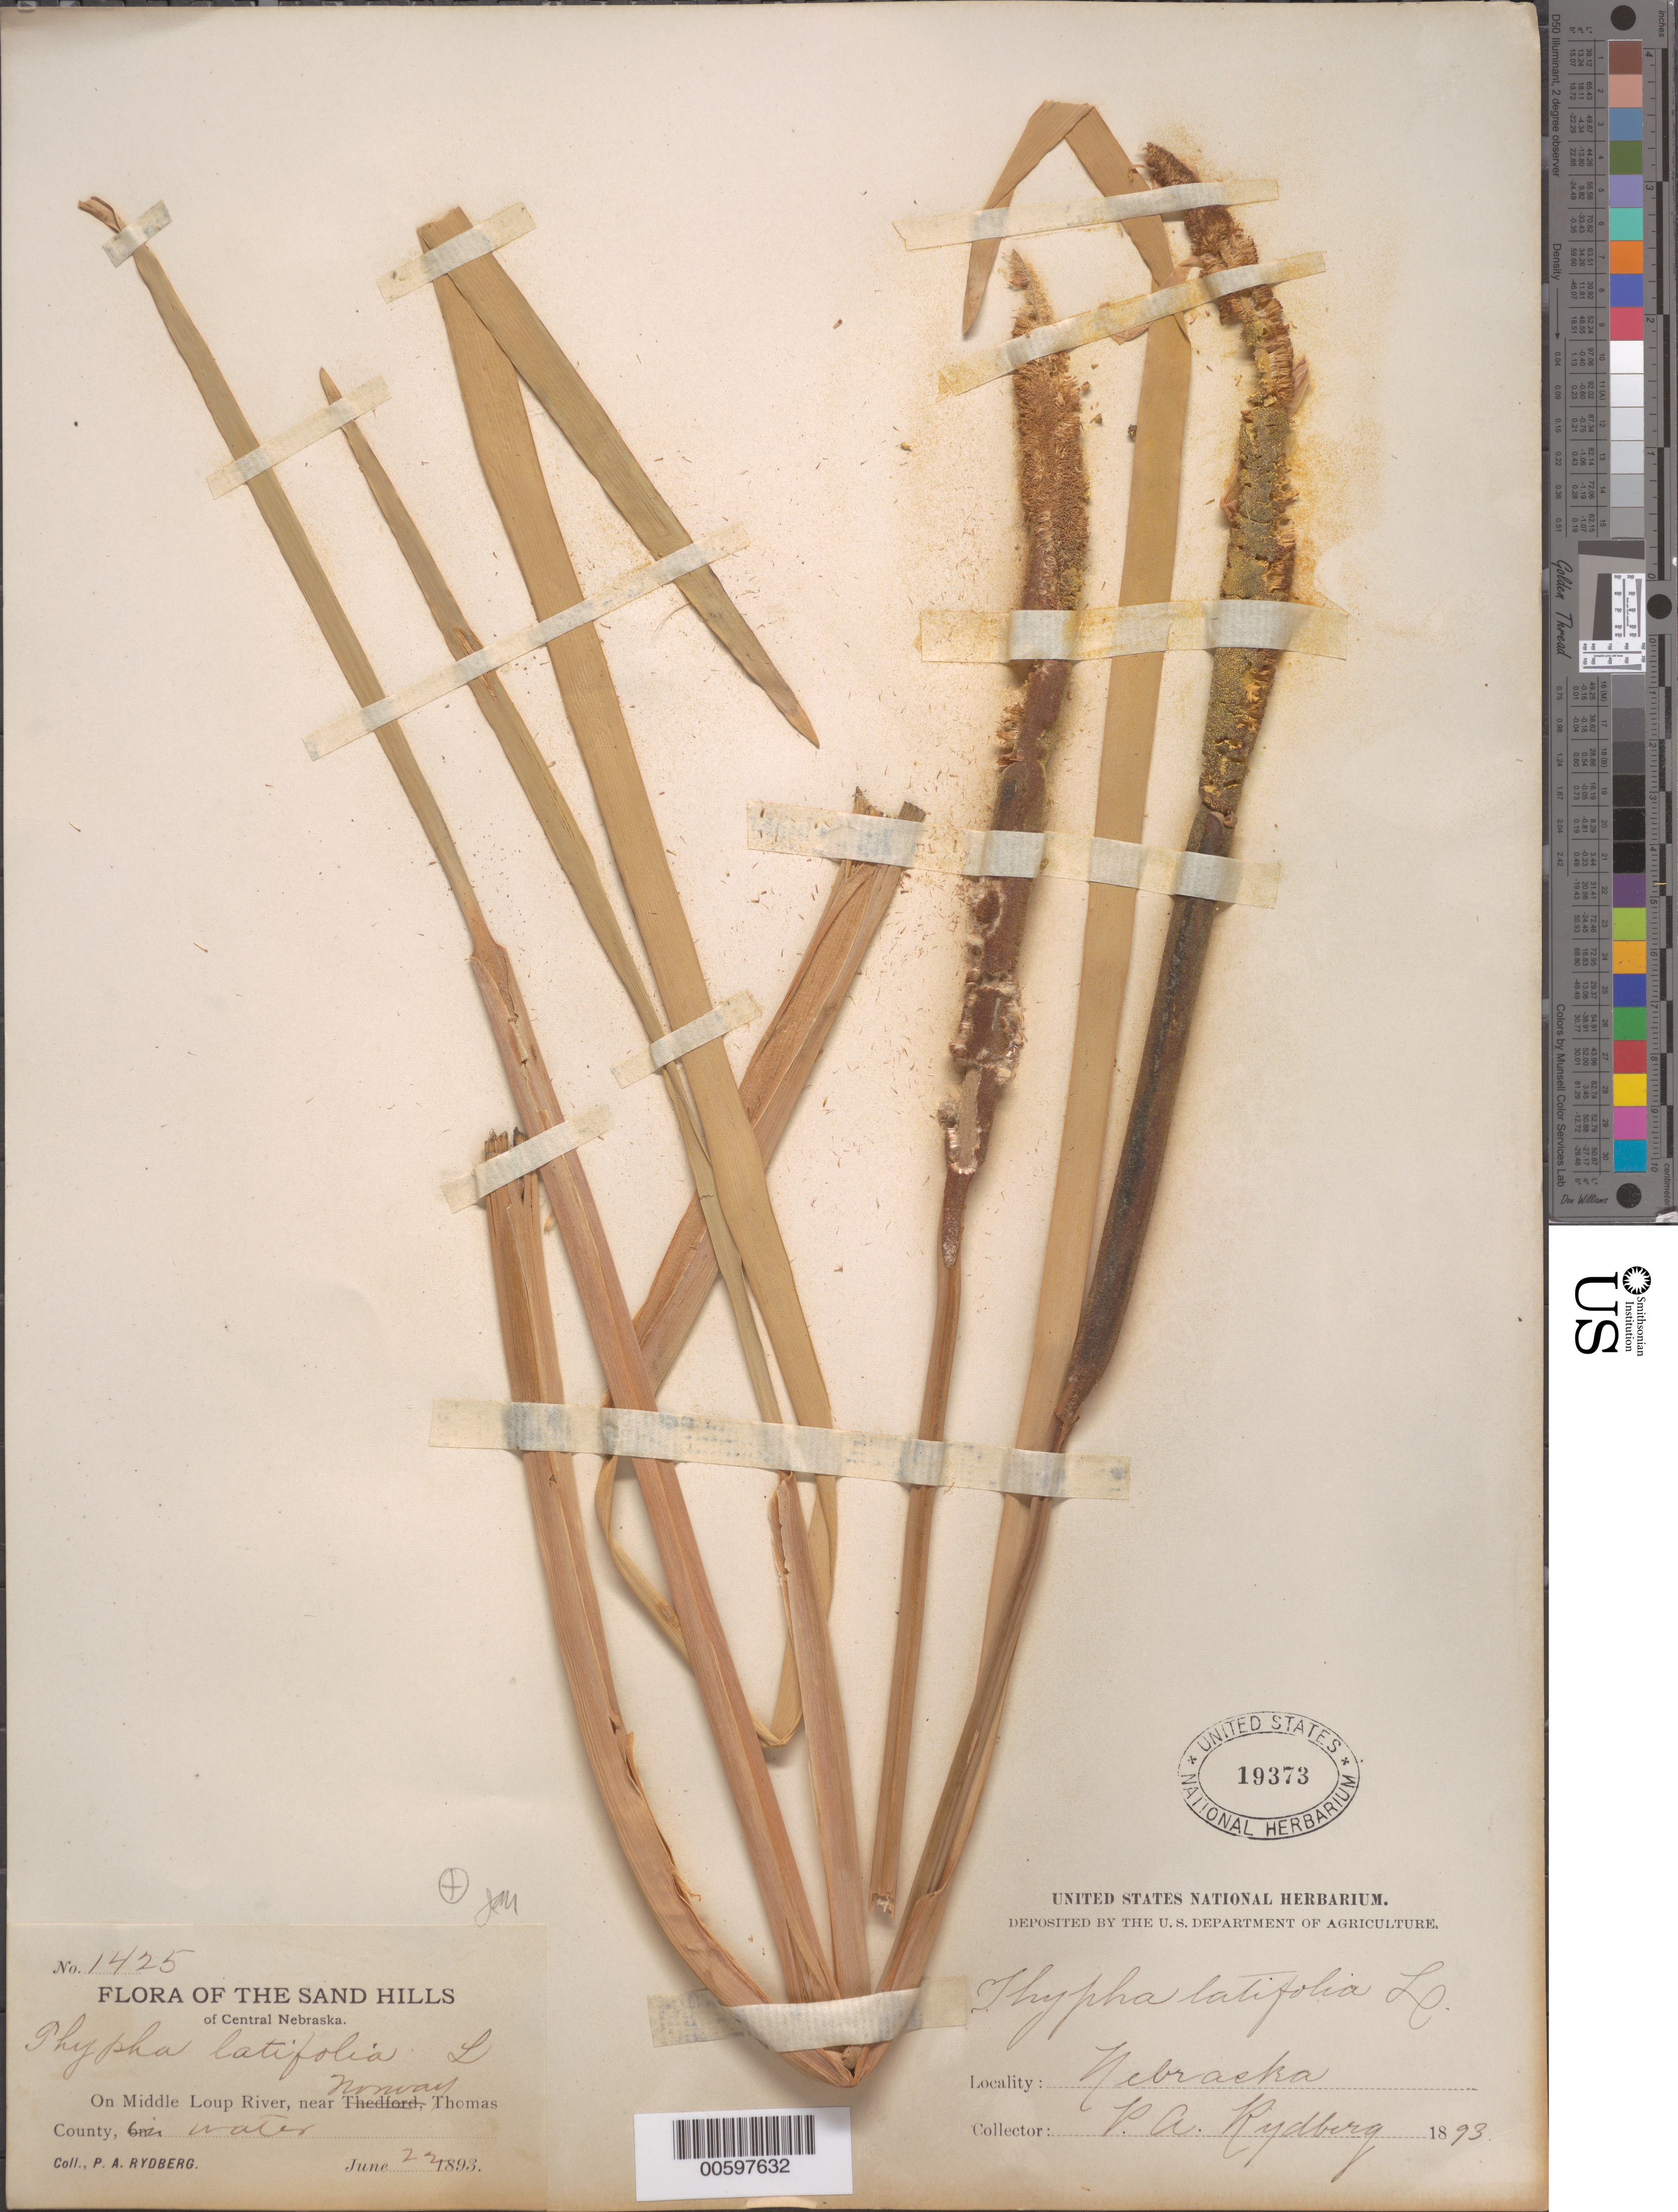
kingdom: Plantae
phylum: Tracheophyta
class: Liliopsida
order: Poales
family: Typhaceae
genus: Typha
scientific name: Typha latifolia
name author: L.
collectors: P. A. Rydberg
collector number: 1425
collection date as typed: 22 Jun 1893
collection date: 1893-06-22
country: United States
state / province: Nebraska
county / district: Thomas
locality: Near Norway, Middle Loup River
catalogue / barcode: US 19373